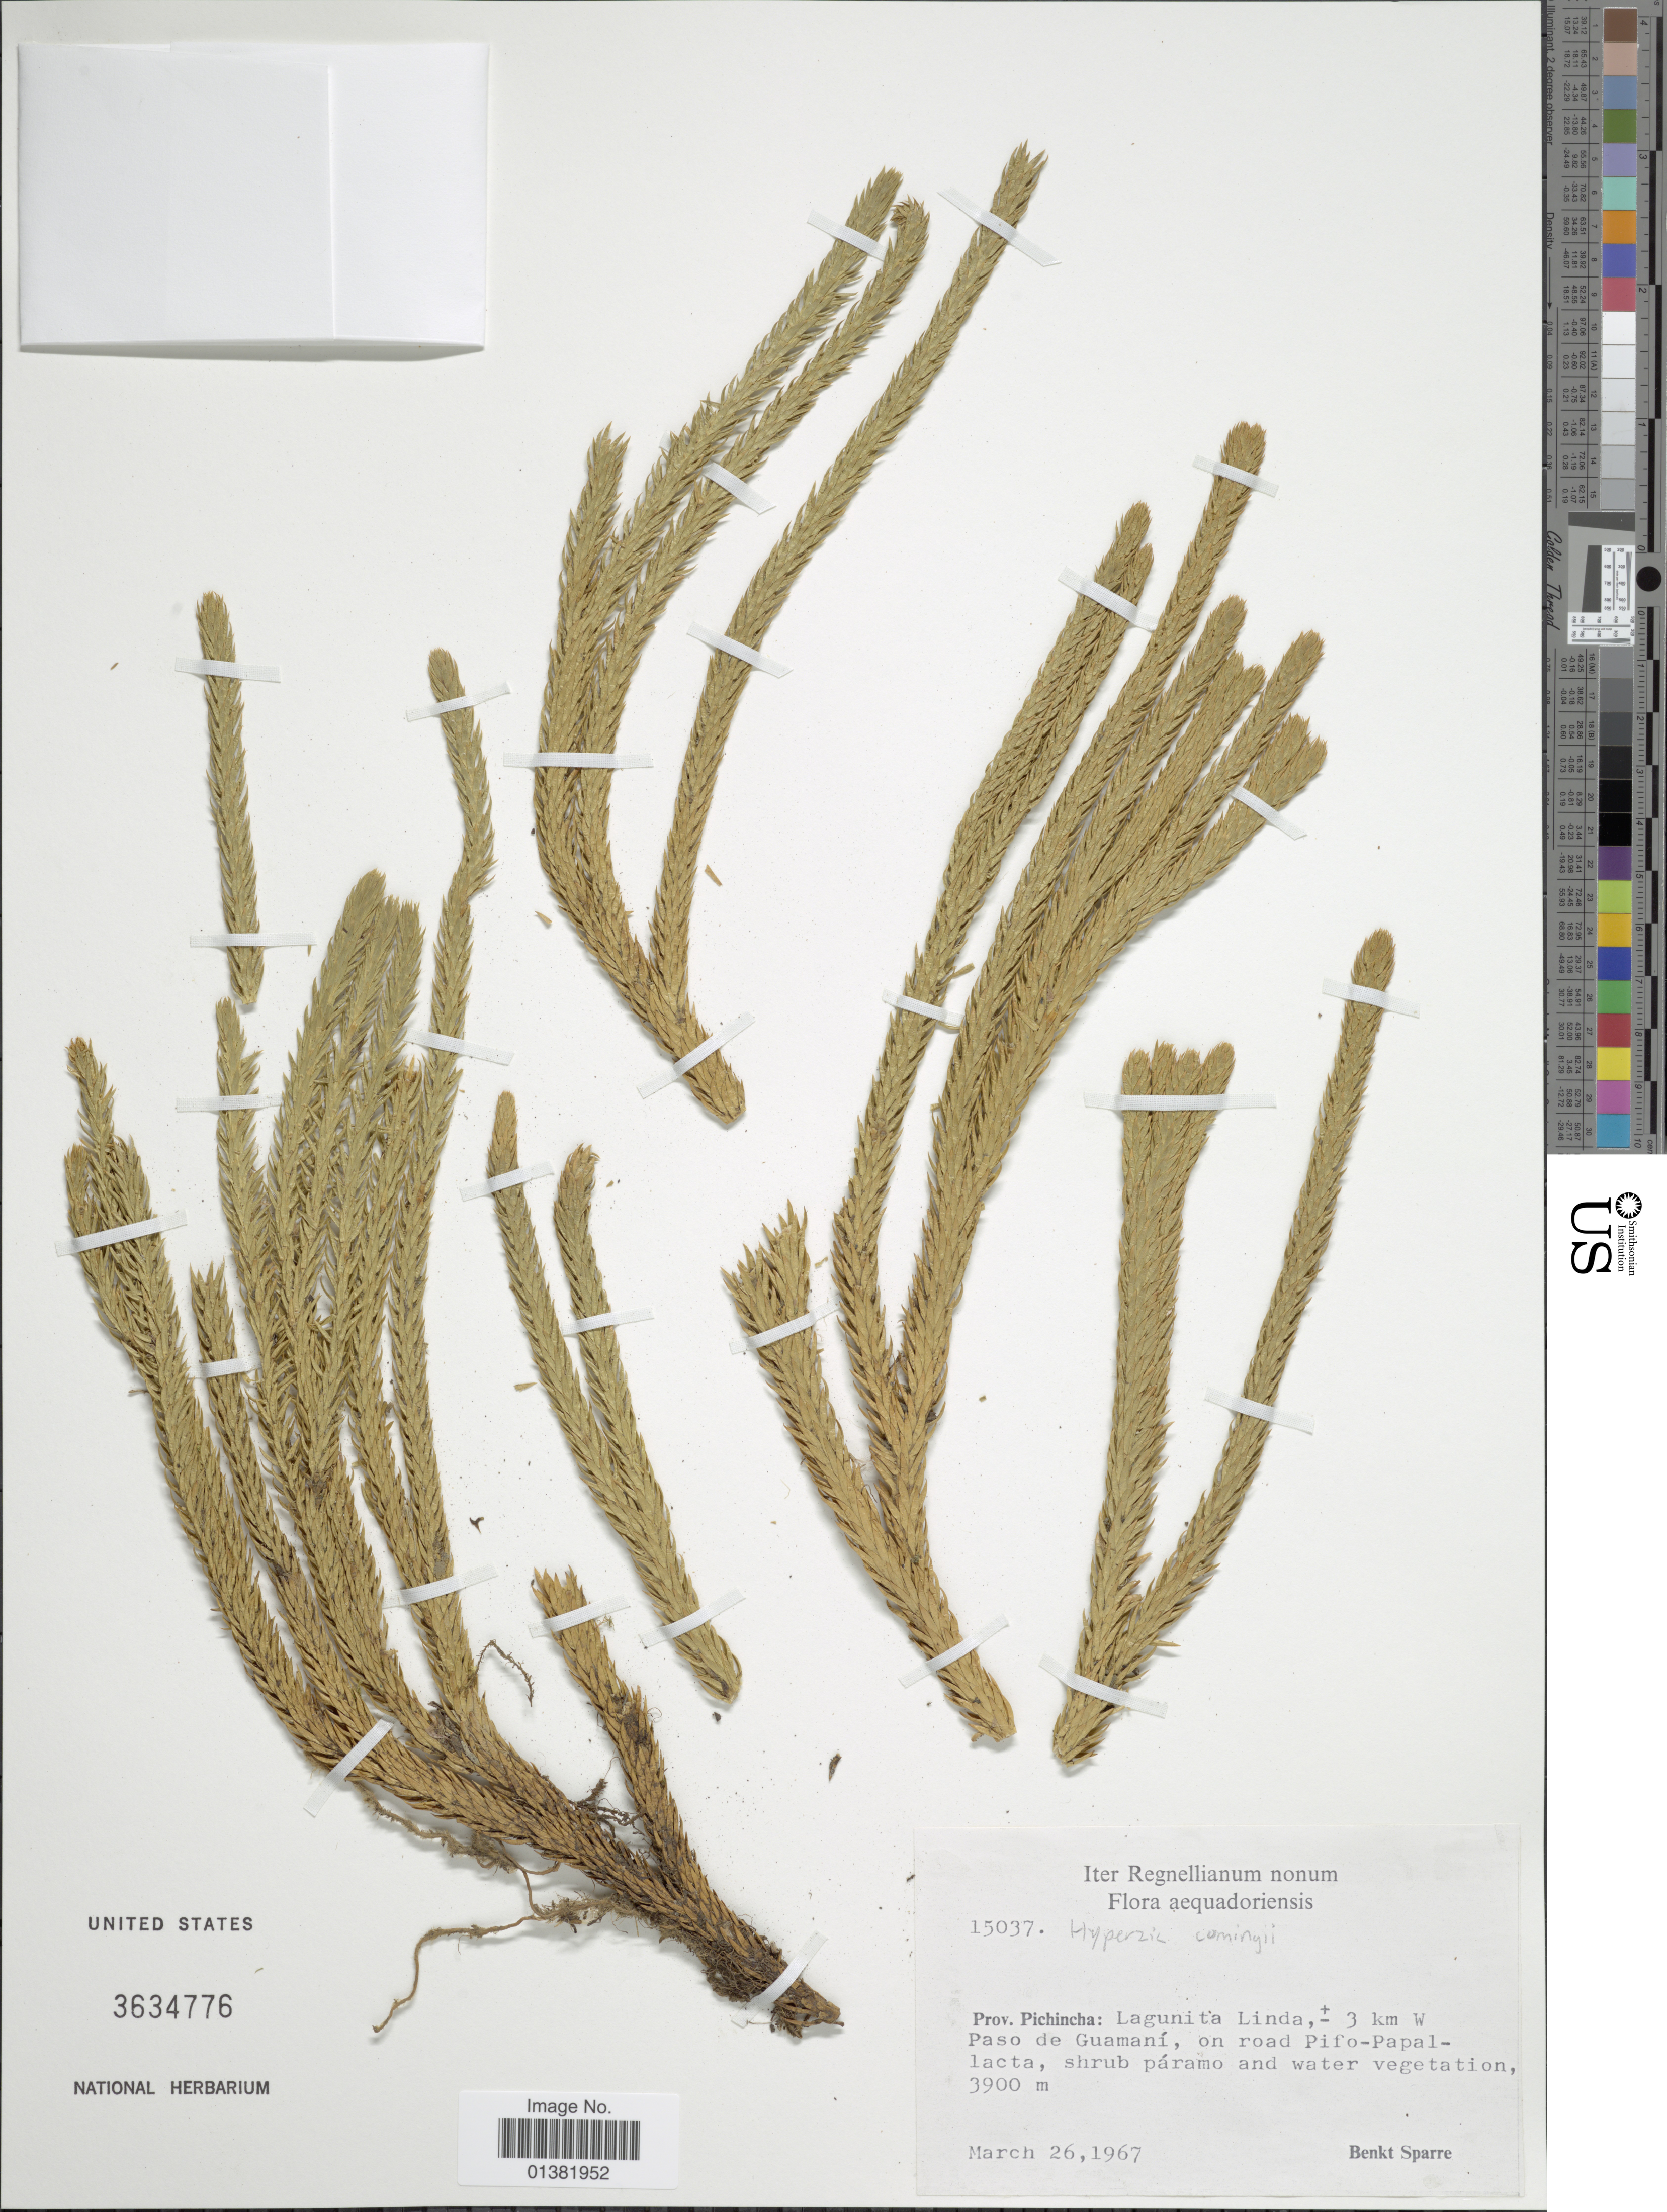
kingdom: Plantae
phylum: Tracheophyta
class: Lycopodiopsida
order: Lycopodiales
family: Lycopodiaceae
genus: Phlegmariurus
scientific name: Phlegmariurus cumingii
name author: (Nessel) B. Øllg.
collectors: B. Sparre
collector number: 15037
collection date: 1967-03-26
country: Ecuador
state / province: Pichincha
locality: Lagunita Linda, ± 3 km W Paso de Guamaní, on road Pifo-Papal-lacta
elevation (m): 3900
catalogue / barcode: US 3634776